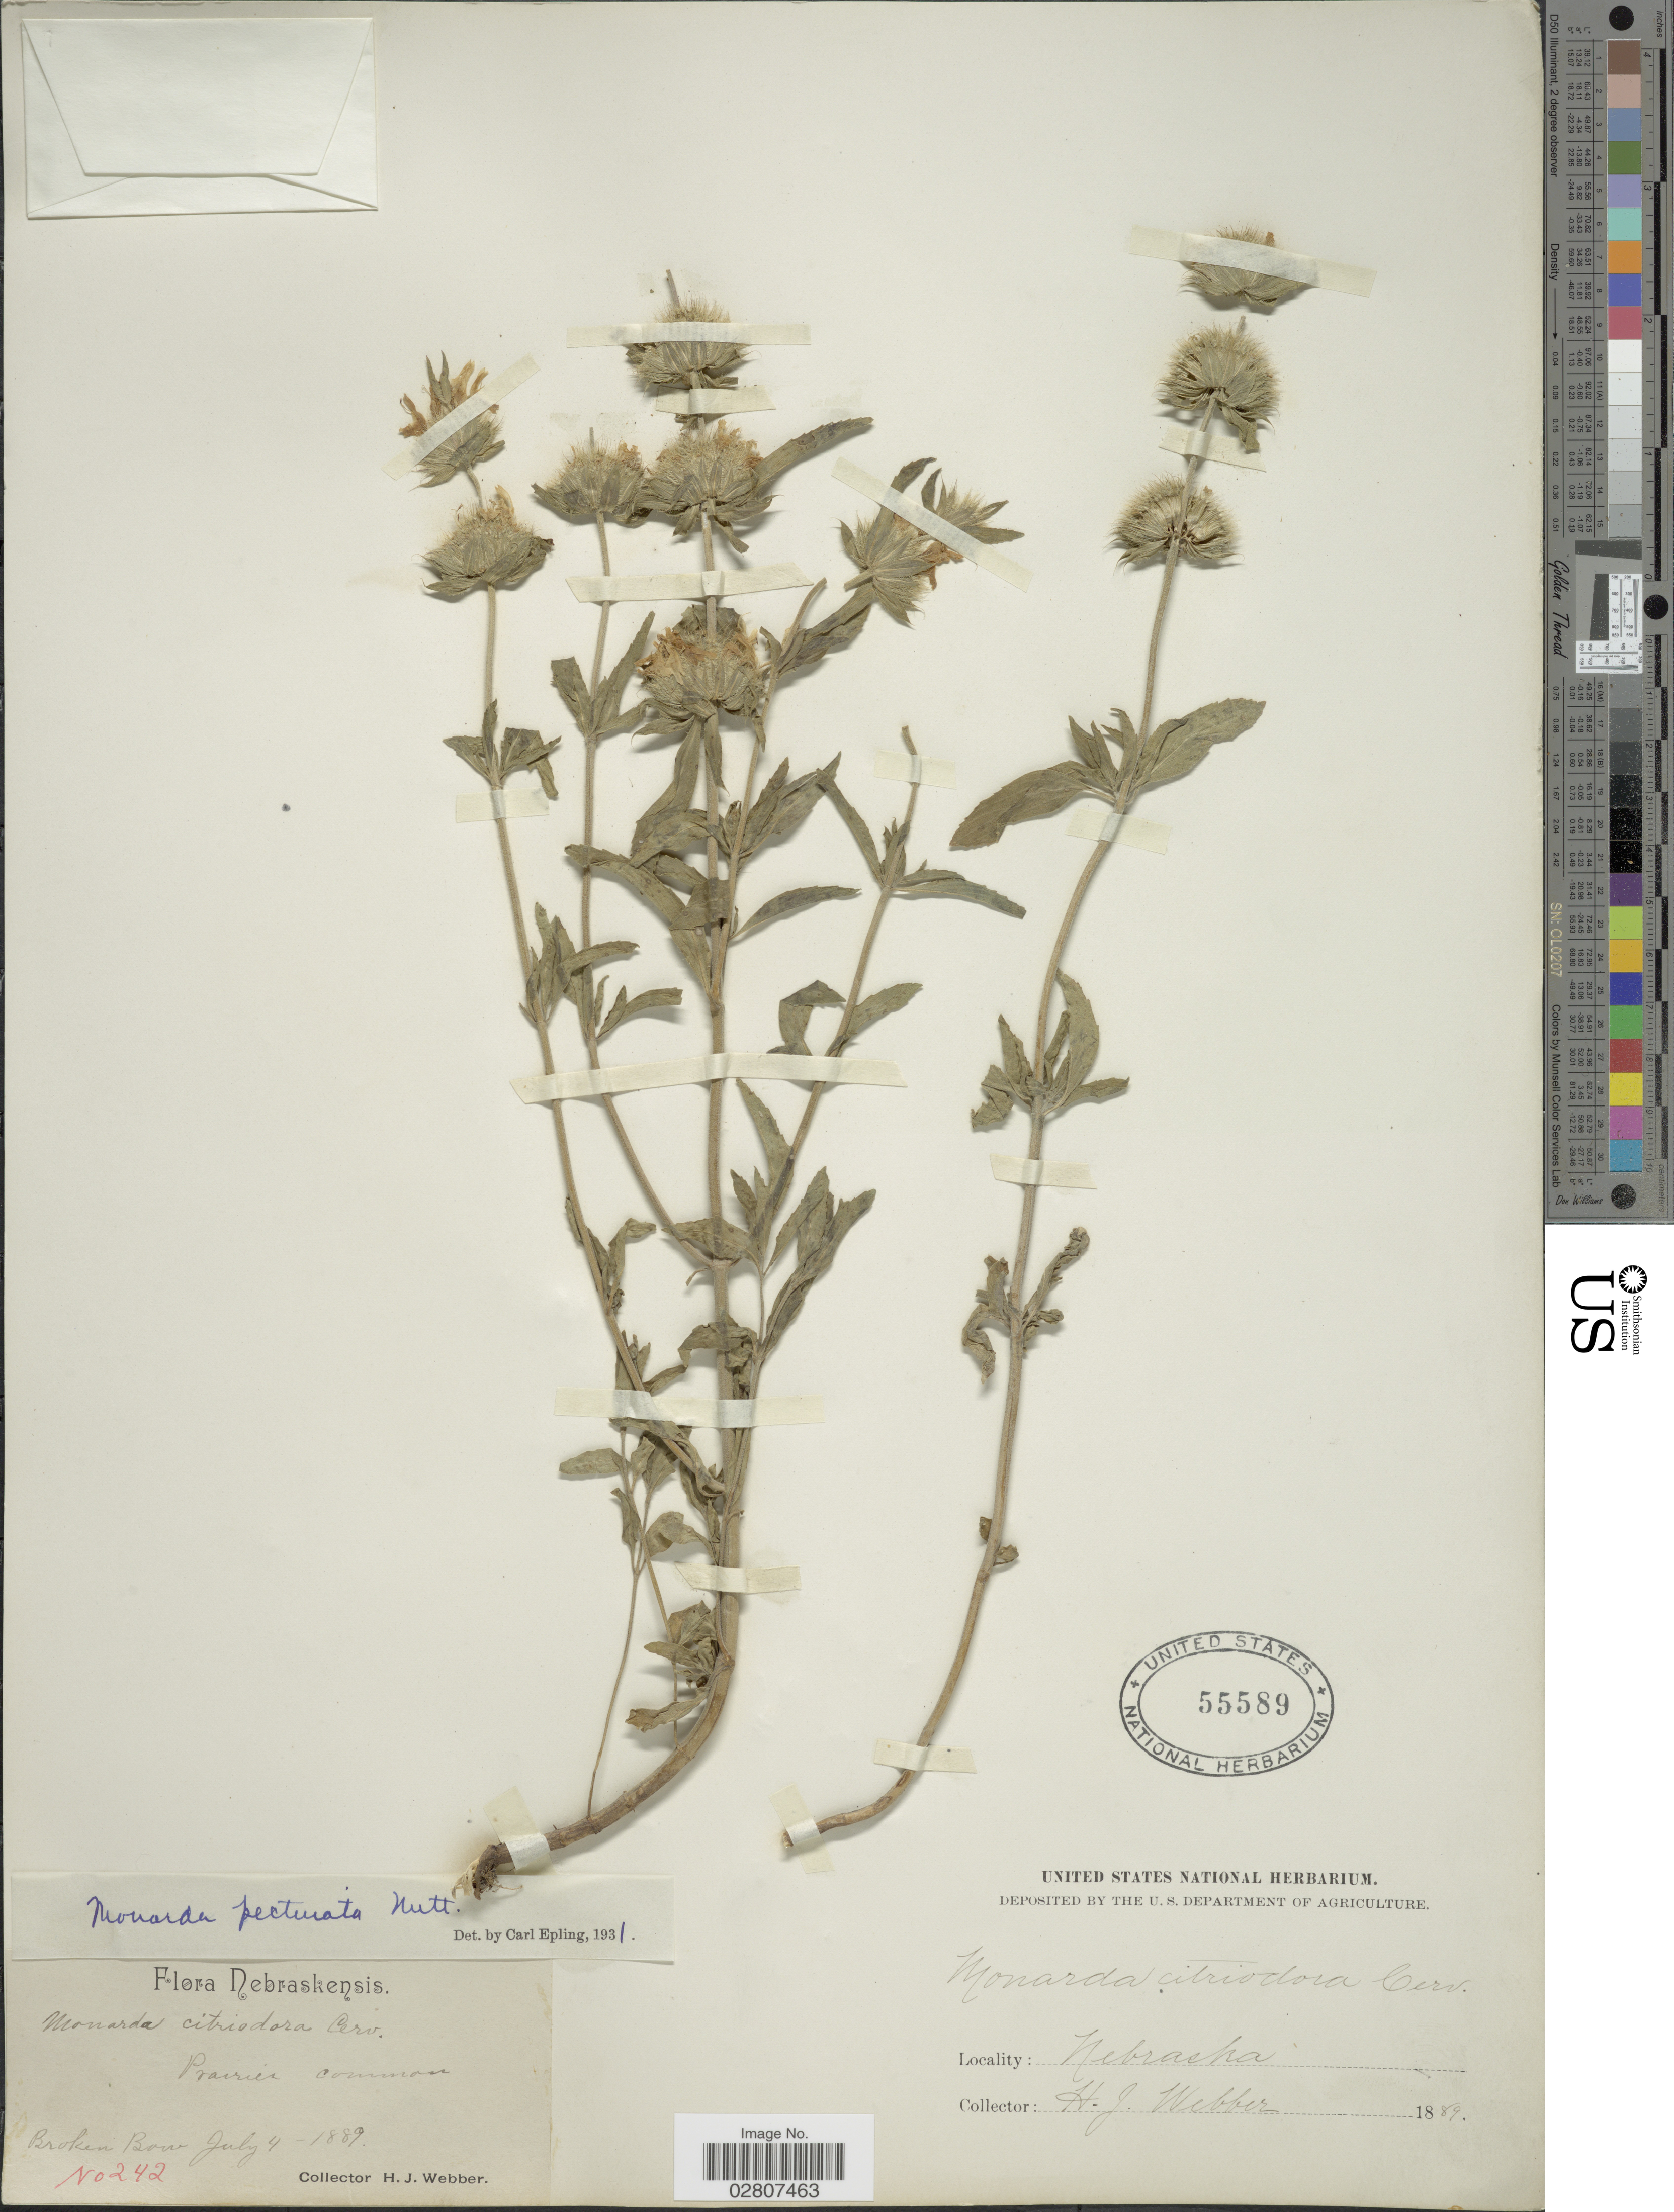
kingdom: Plantae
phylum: Tracheophyta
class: Magnoliopsida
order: Lamiales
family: Lamiaceae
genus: Monarda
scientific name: Monarda pectinata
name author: Nutt.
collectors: H. Webber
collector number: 242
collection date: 1889-07-04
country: United States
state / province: Nebraska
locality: Nebraskensis. Prairies common. Broken Bow.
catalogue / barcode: US 55589